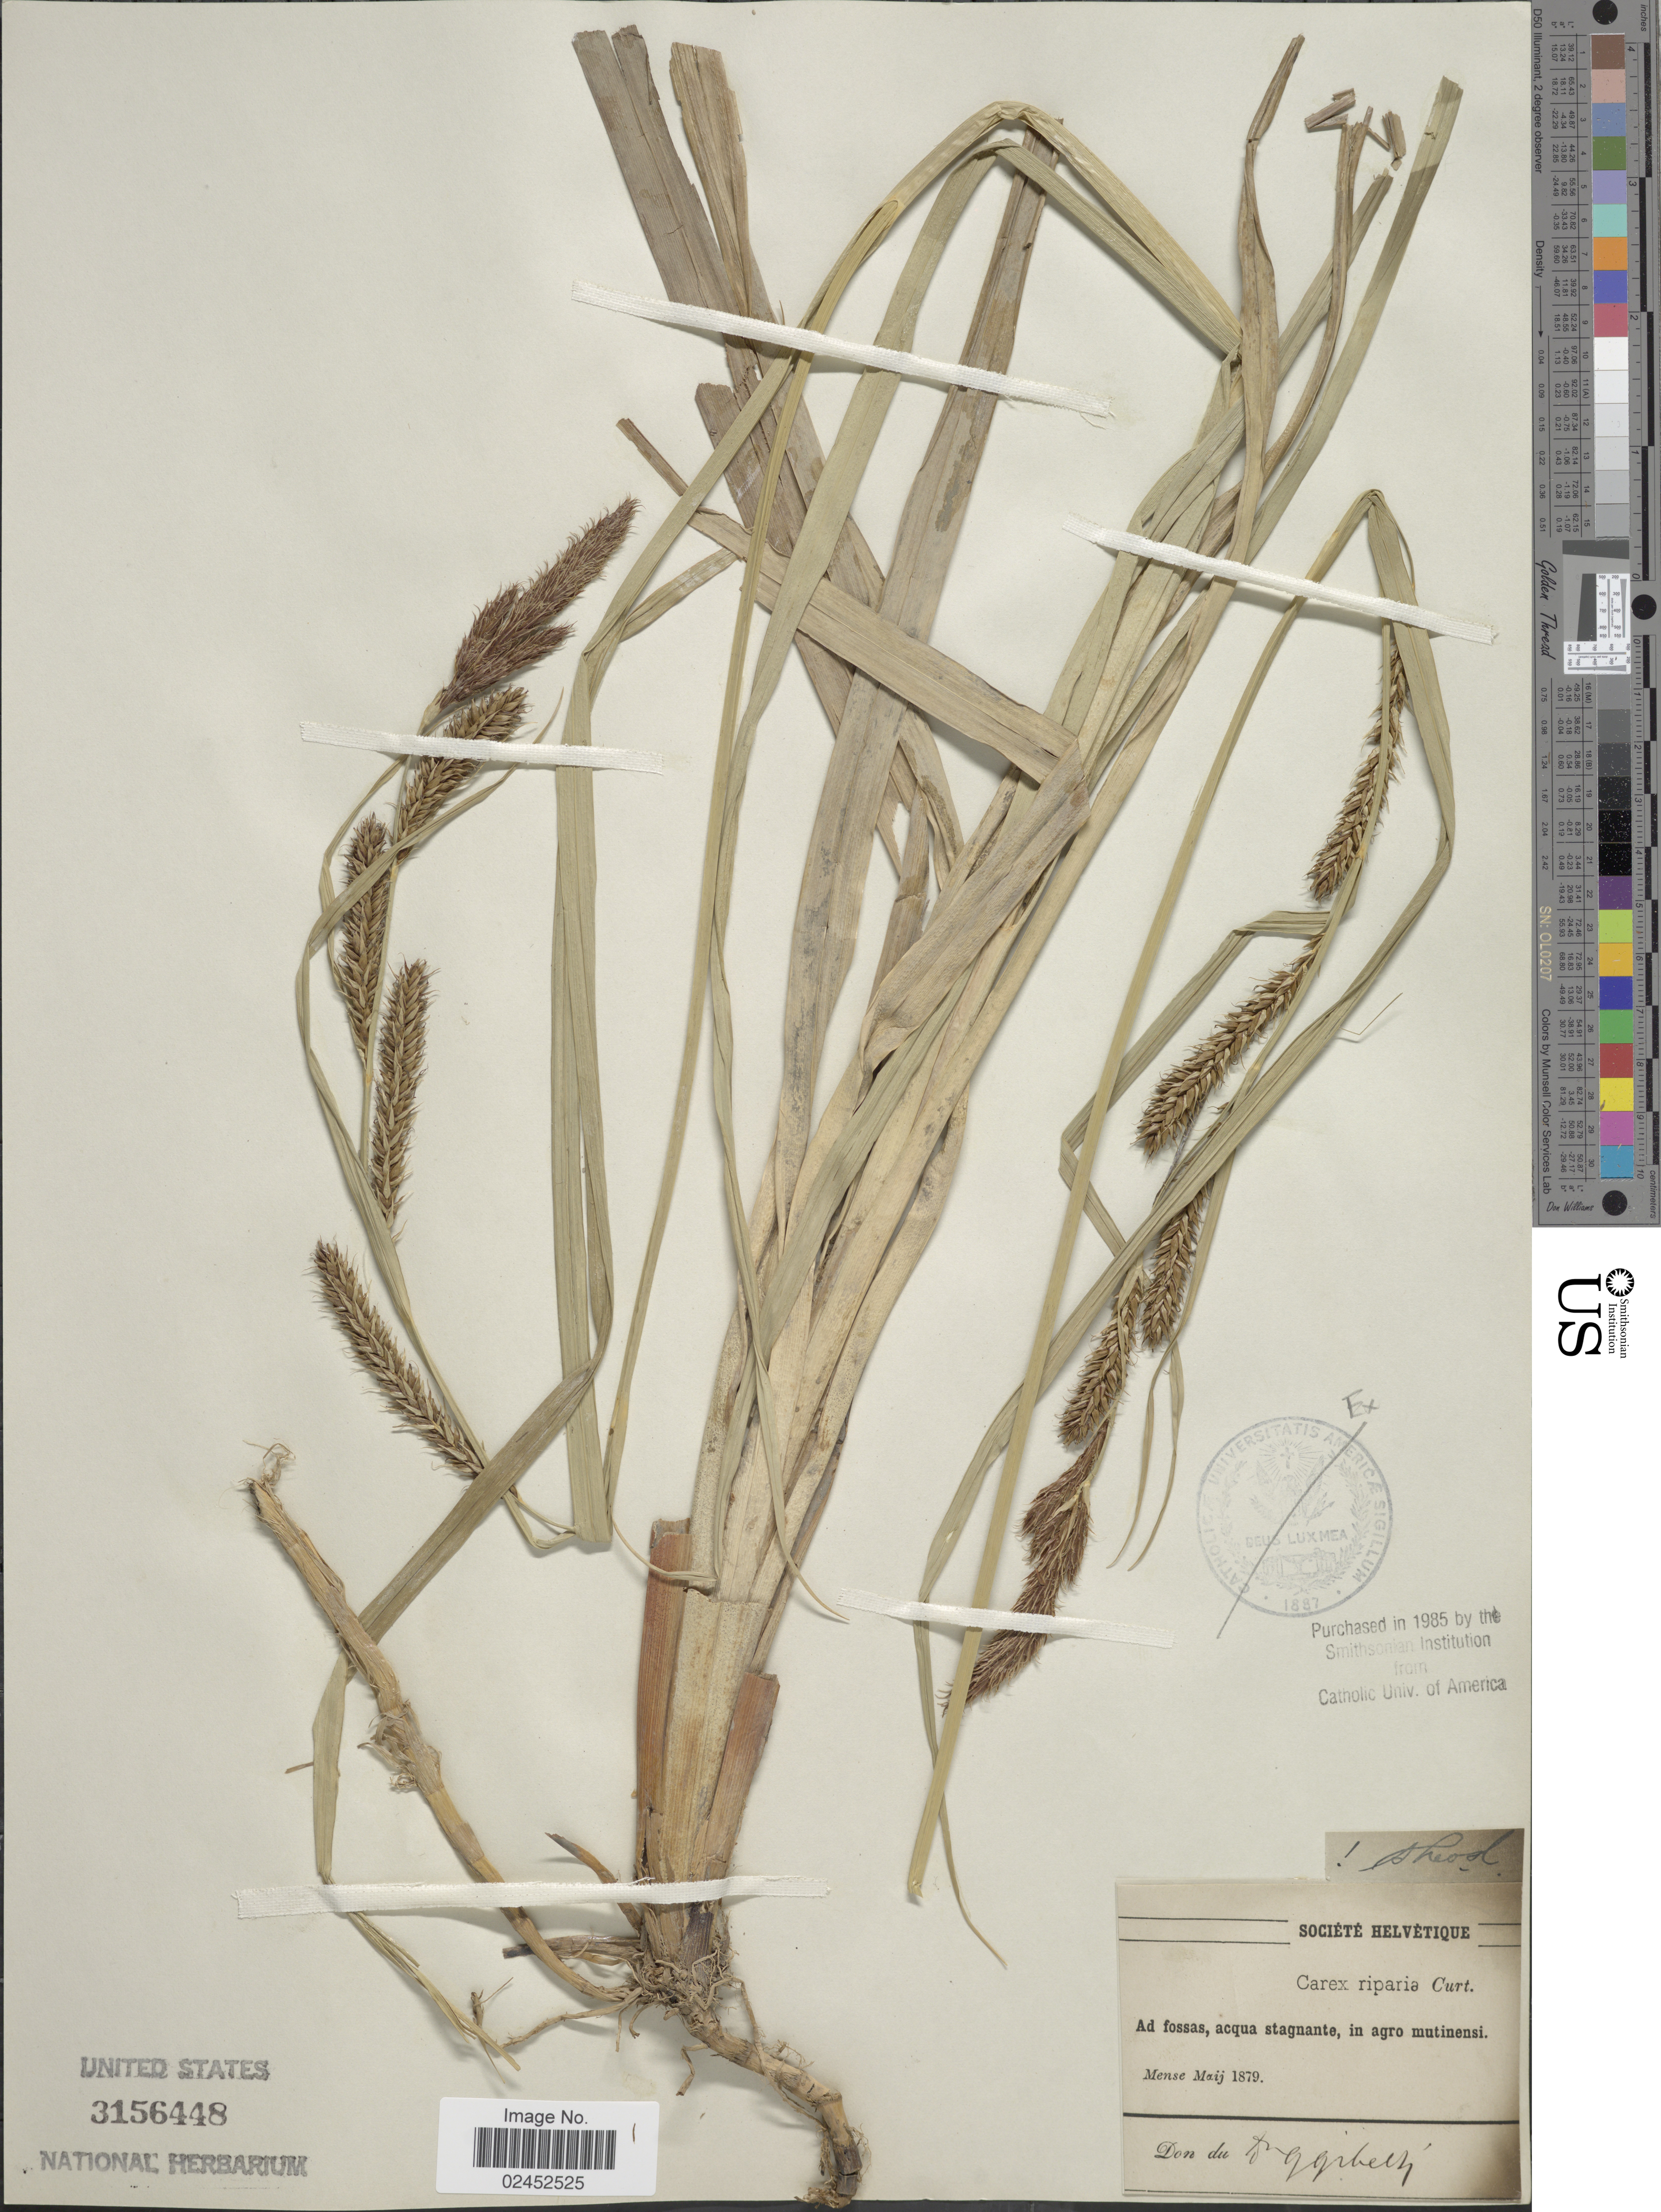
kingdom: Plantae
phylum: Tracheophyta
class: Liliopsida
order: Poales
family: Cyperaceae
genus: Carex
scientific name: Carex riparia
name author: Curtis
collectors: G. Gibelli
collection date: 1879-05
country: Switzerland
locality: Societe Helvetique, ad fossas, acqua stagnante, in agro mutinensi.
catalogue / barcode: US 3156448